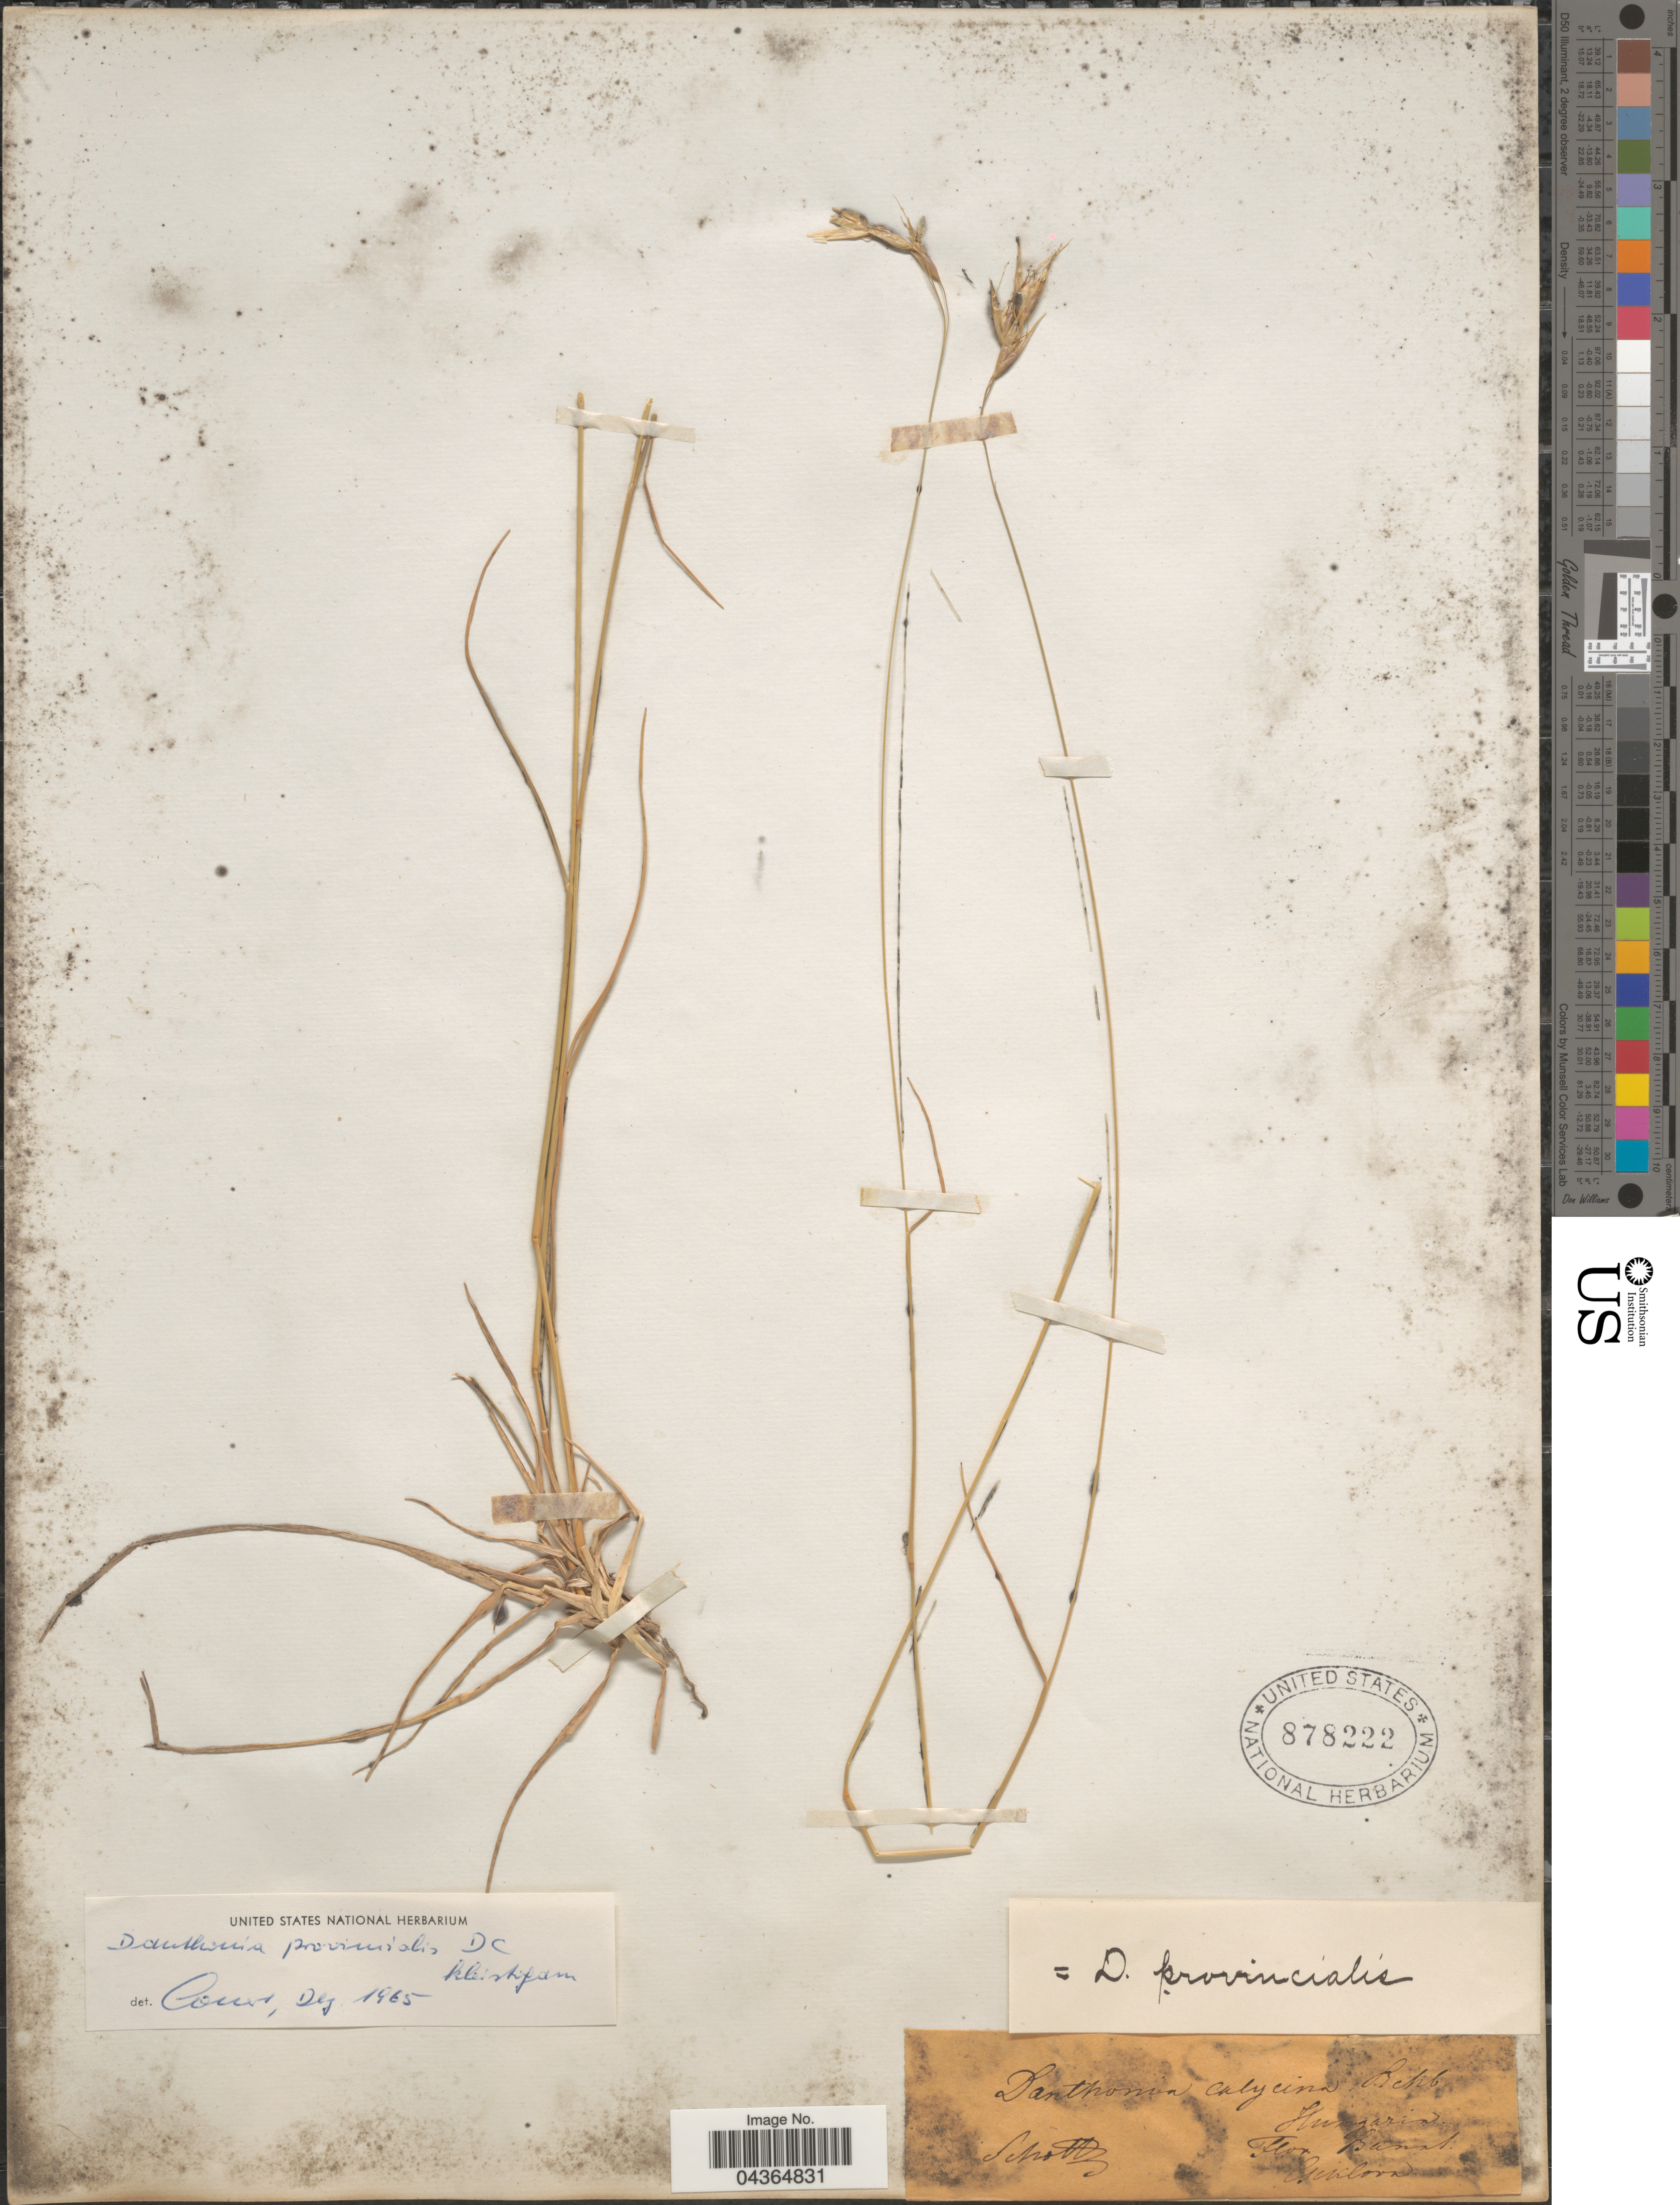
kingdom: Plantae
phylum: Tracheophyta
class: Liliopsida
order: Poales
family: Poaceae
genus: Danthonia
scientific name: Danthonia alpina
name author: Vest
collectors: -. Schottz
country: Hungary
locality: Flor Banat. Gikloon [interpreted].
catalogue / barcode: US 878222